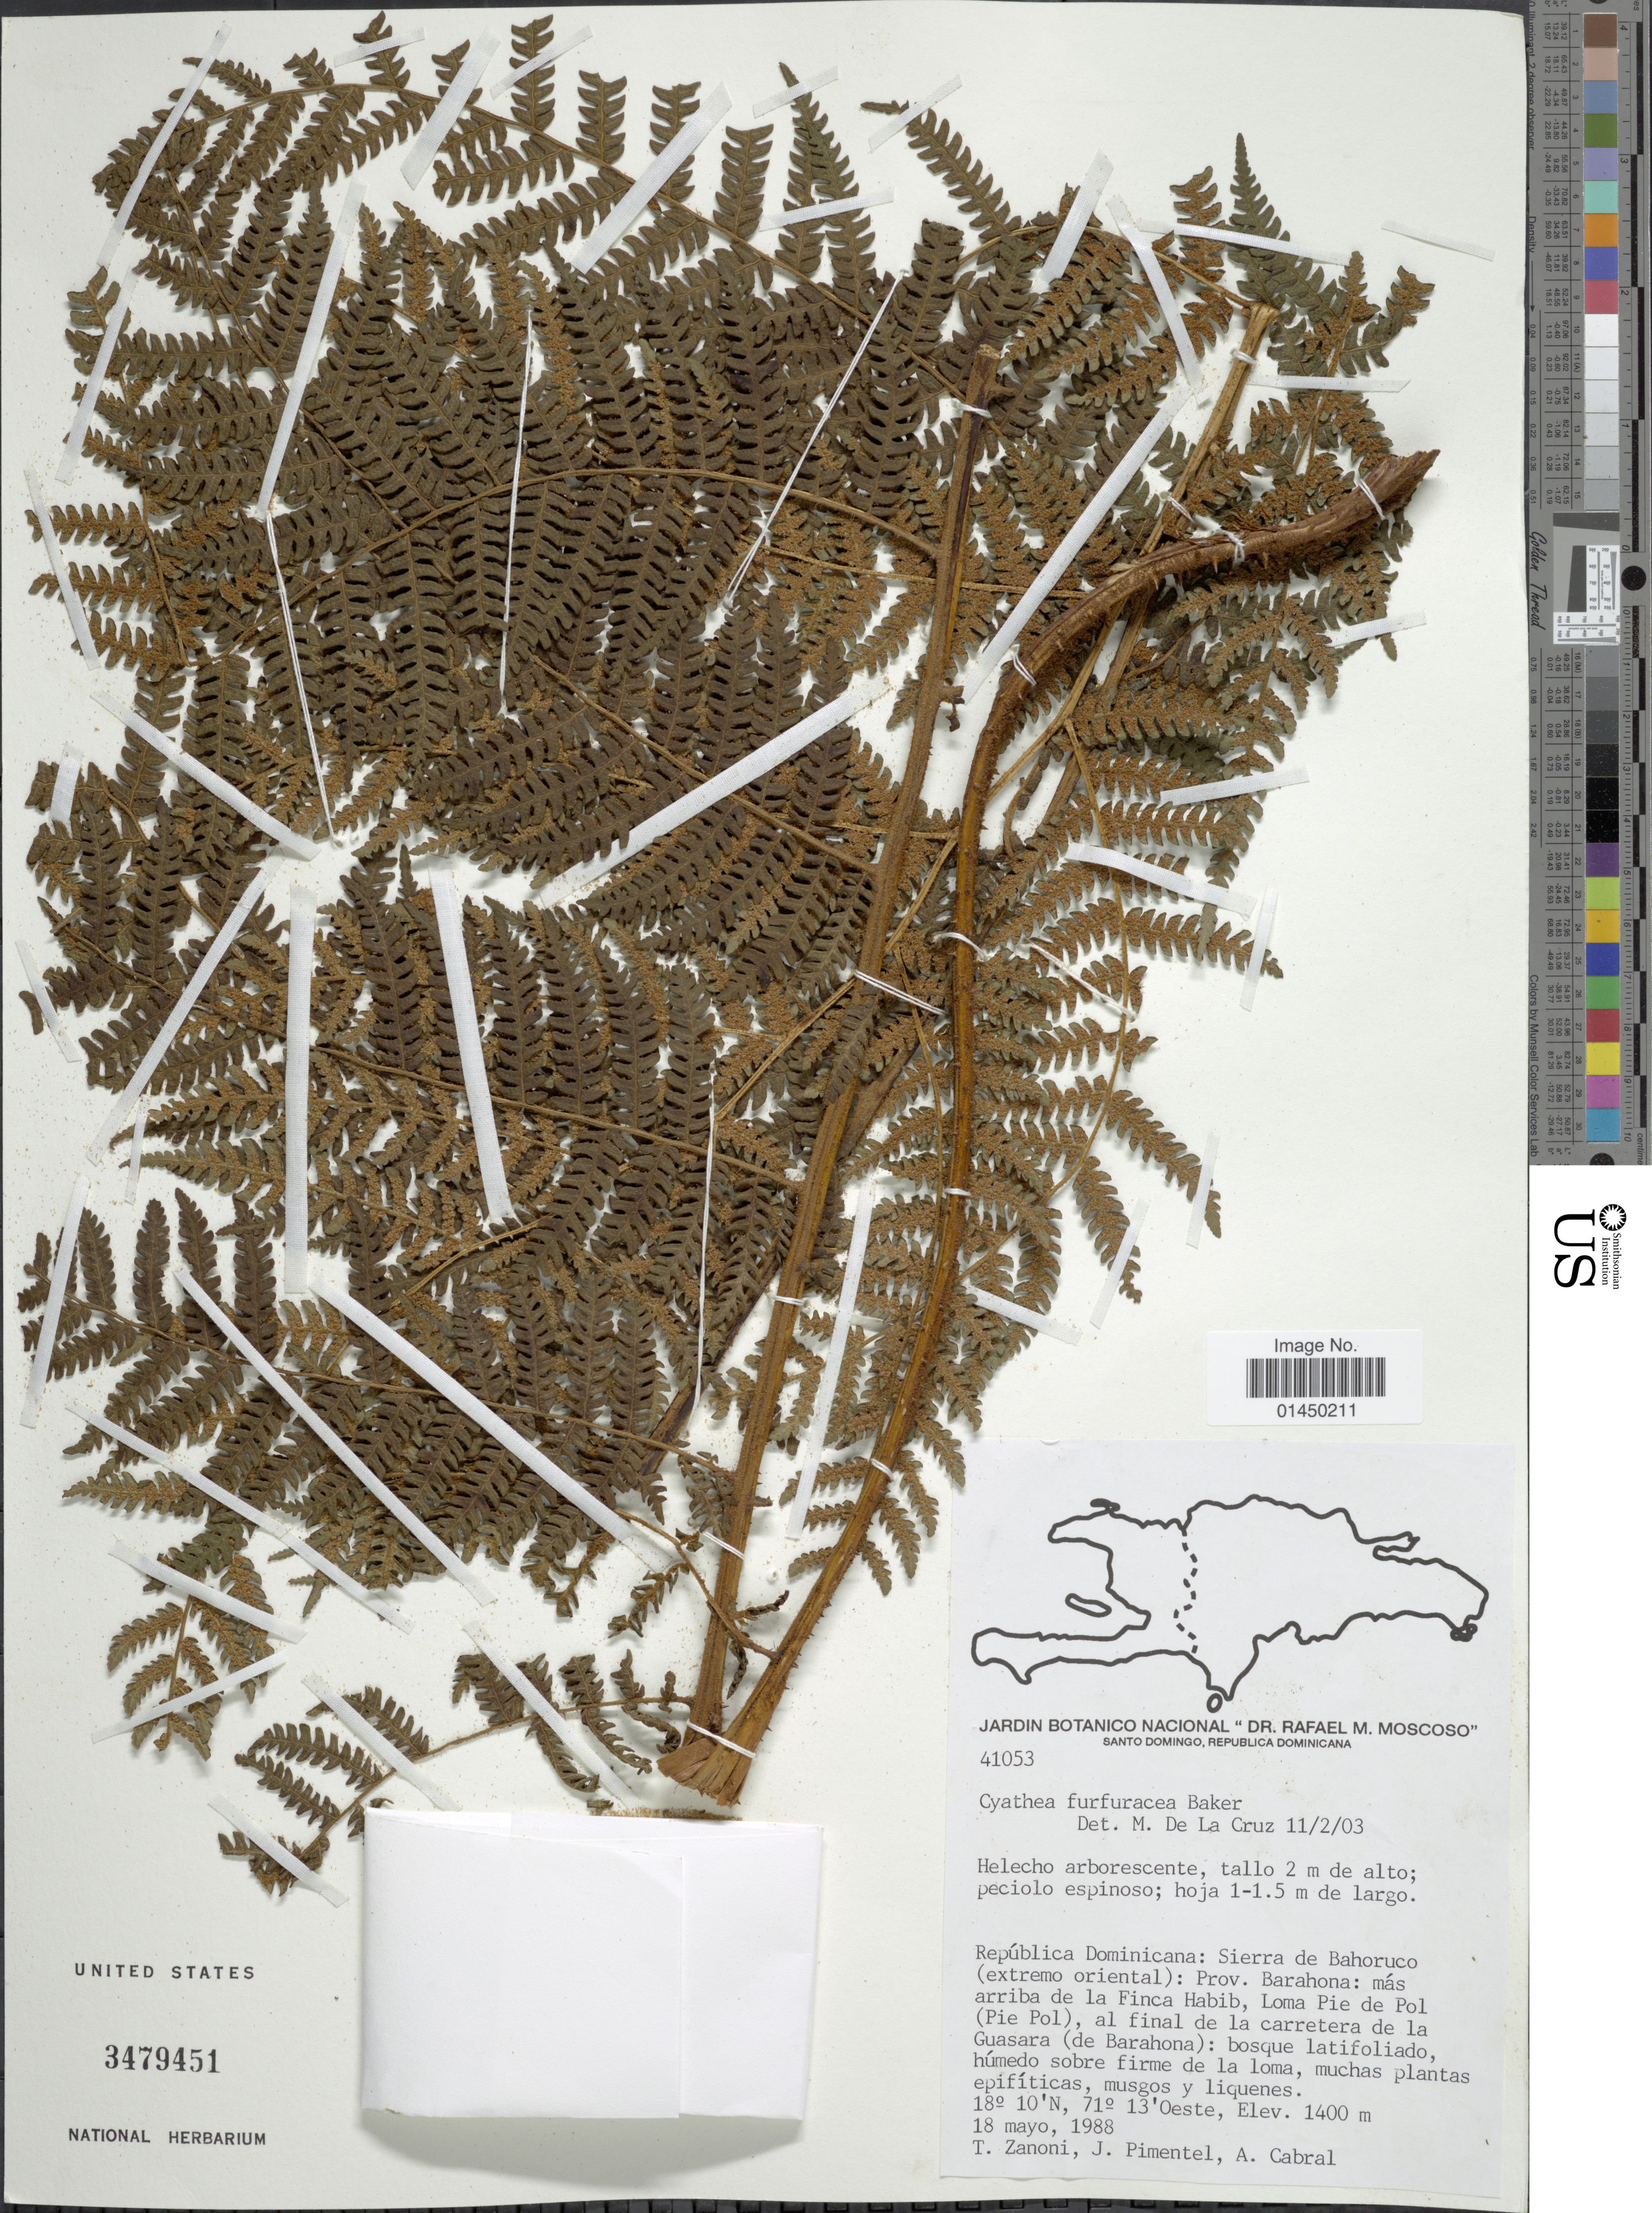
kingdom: Plantae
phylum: Tracheophyta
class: Polypodiopsida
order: Cyatheales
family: Cyatheaceae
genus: Cyathea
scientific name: Cyathea furfuracea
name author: Christ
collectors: T. A. Zanoni, J. Pimental & A. Cabral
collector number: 41053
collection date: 1988-05-18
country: Dominican Republic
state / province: Barahona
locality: Republica Dominicana: Sierra de Bahoruco (extremo oriental): Prov. Barahona: mas arriba de la Finca Habib, Loma Pie de Pol (Pie Pol), al final de la carretera de la Guasara (de Barahona)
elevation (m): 1400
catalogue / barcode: US 2479451